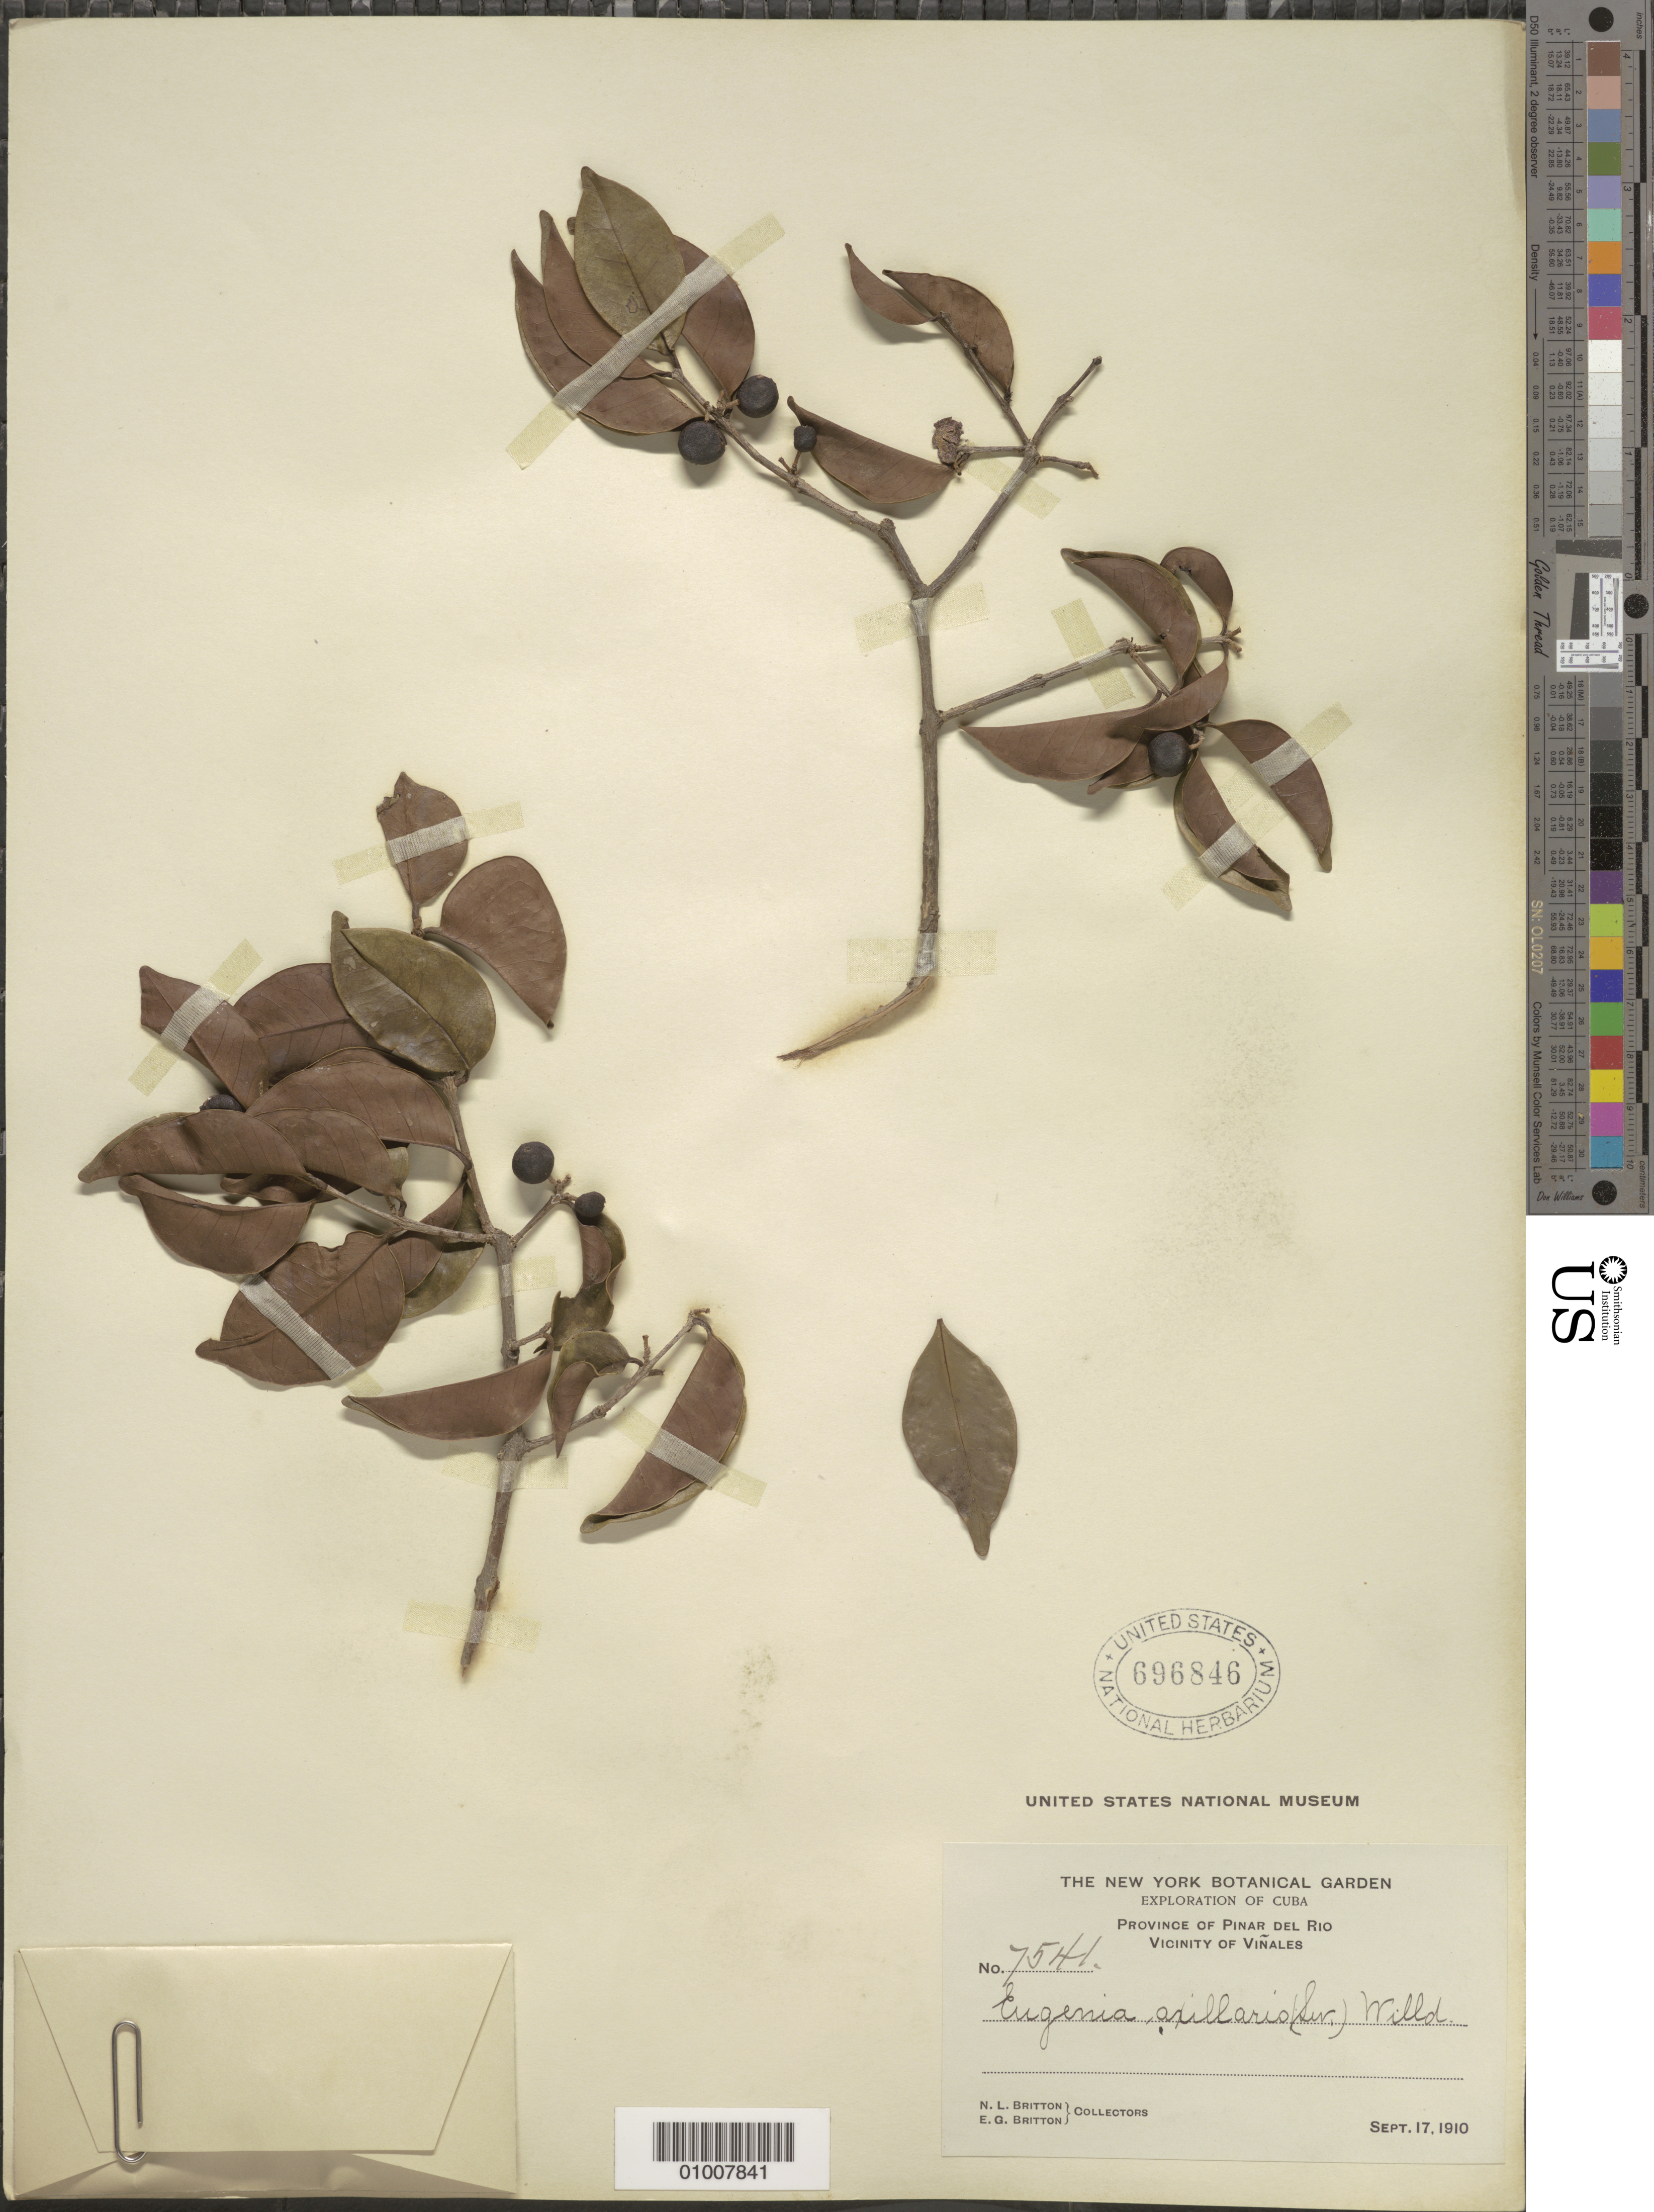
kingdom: Plantae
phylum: Tracheophyta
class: Magnoliopsida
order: Myrtales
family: Myrtaceae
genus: Eugenia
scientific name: Eugenia axillaris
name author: (Sw.) Willd.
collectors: N. Britton & E. G. Britton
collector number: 7541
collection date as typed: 17 Sep 1910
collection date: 1910-09-17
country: Cuba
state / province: Pinar del Rio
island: Cuba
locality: Vicinity of Viñales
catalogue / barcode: US 696846